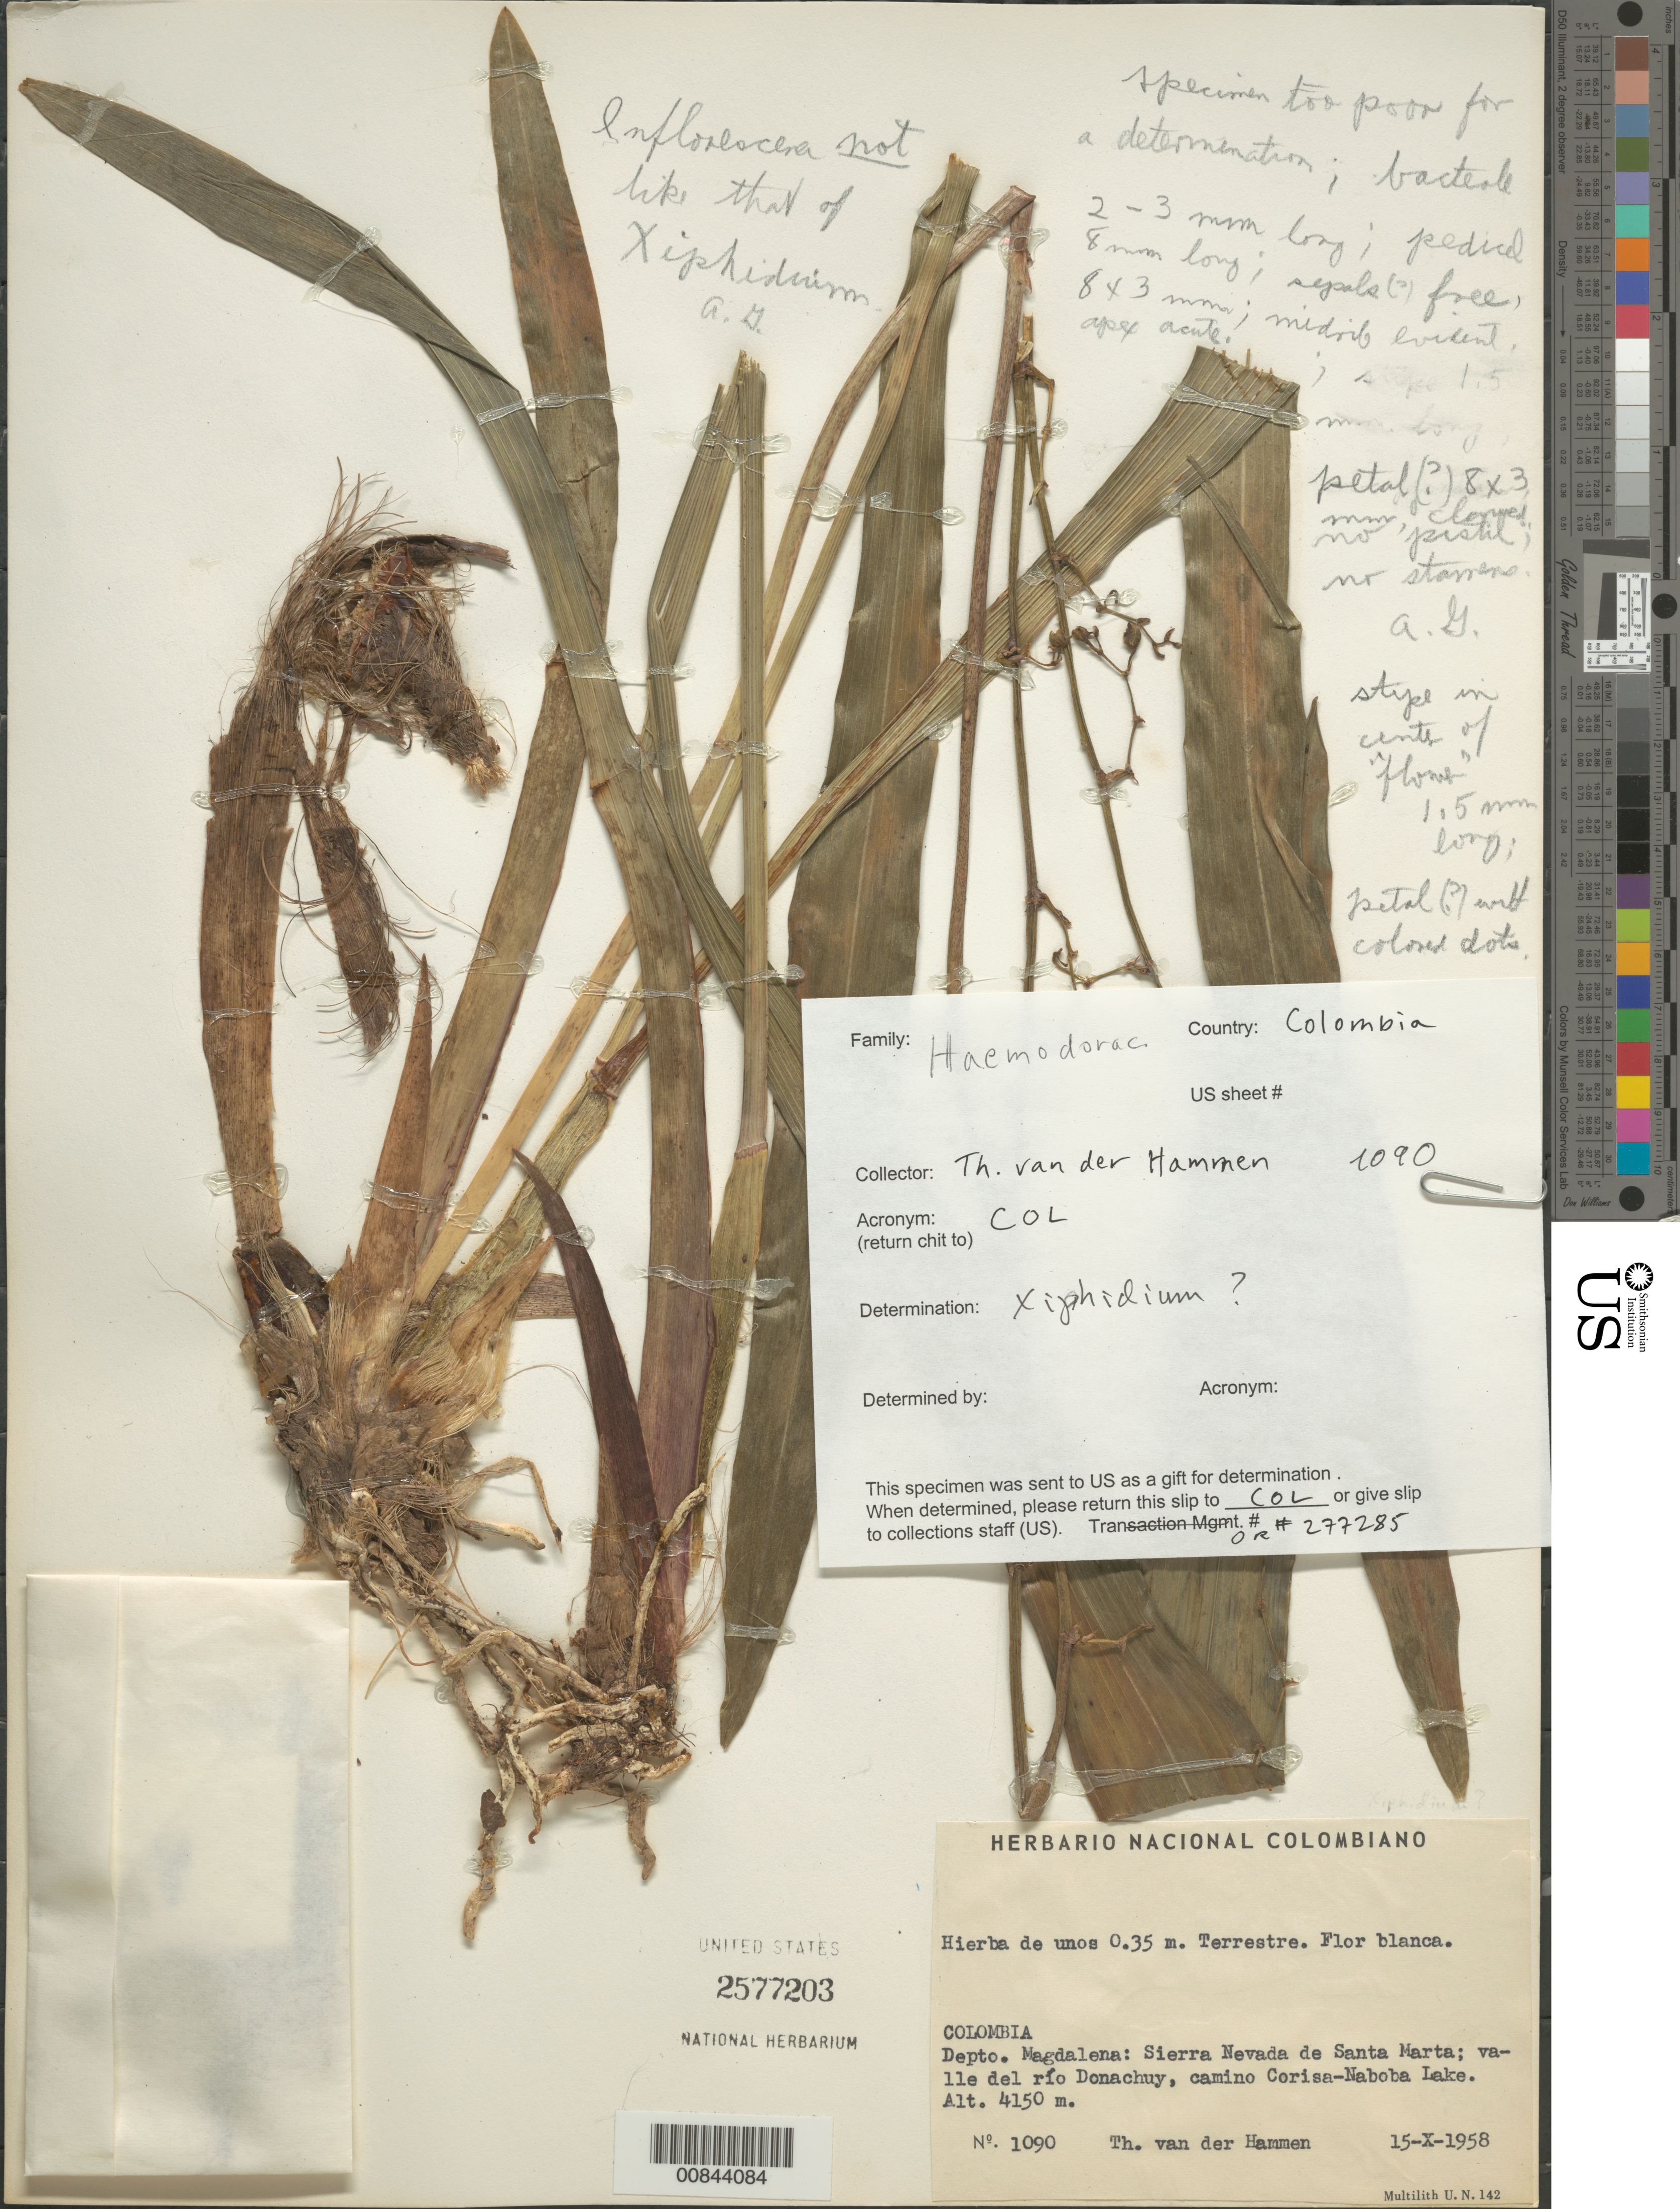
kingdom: Plantae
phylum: Tracheophyta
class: Liliopsida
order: Commelinales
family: Haemodoraceae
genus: Xiphidium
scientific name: Xiphidium sp.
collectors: T. Hammen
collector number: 1090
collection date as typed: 15 Oct 1958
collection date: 1958-10-15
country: Colombia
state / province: Magdalena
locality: Sierra Nevada de Santa Marta, Valle del Rio Donachuy, Camino Corisa-Naboba Lake.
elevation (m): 4150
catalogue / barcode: US 2577203